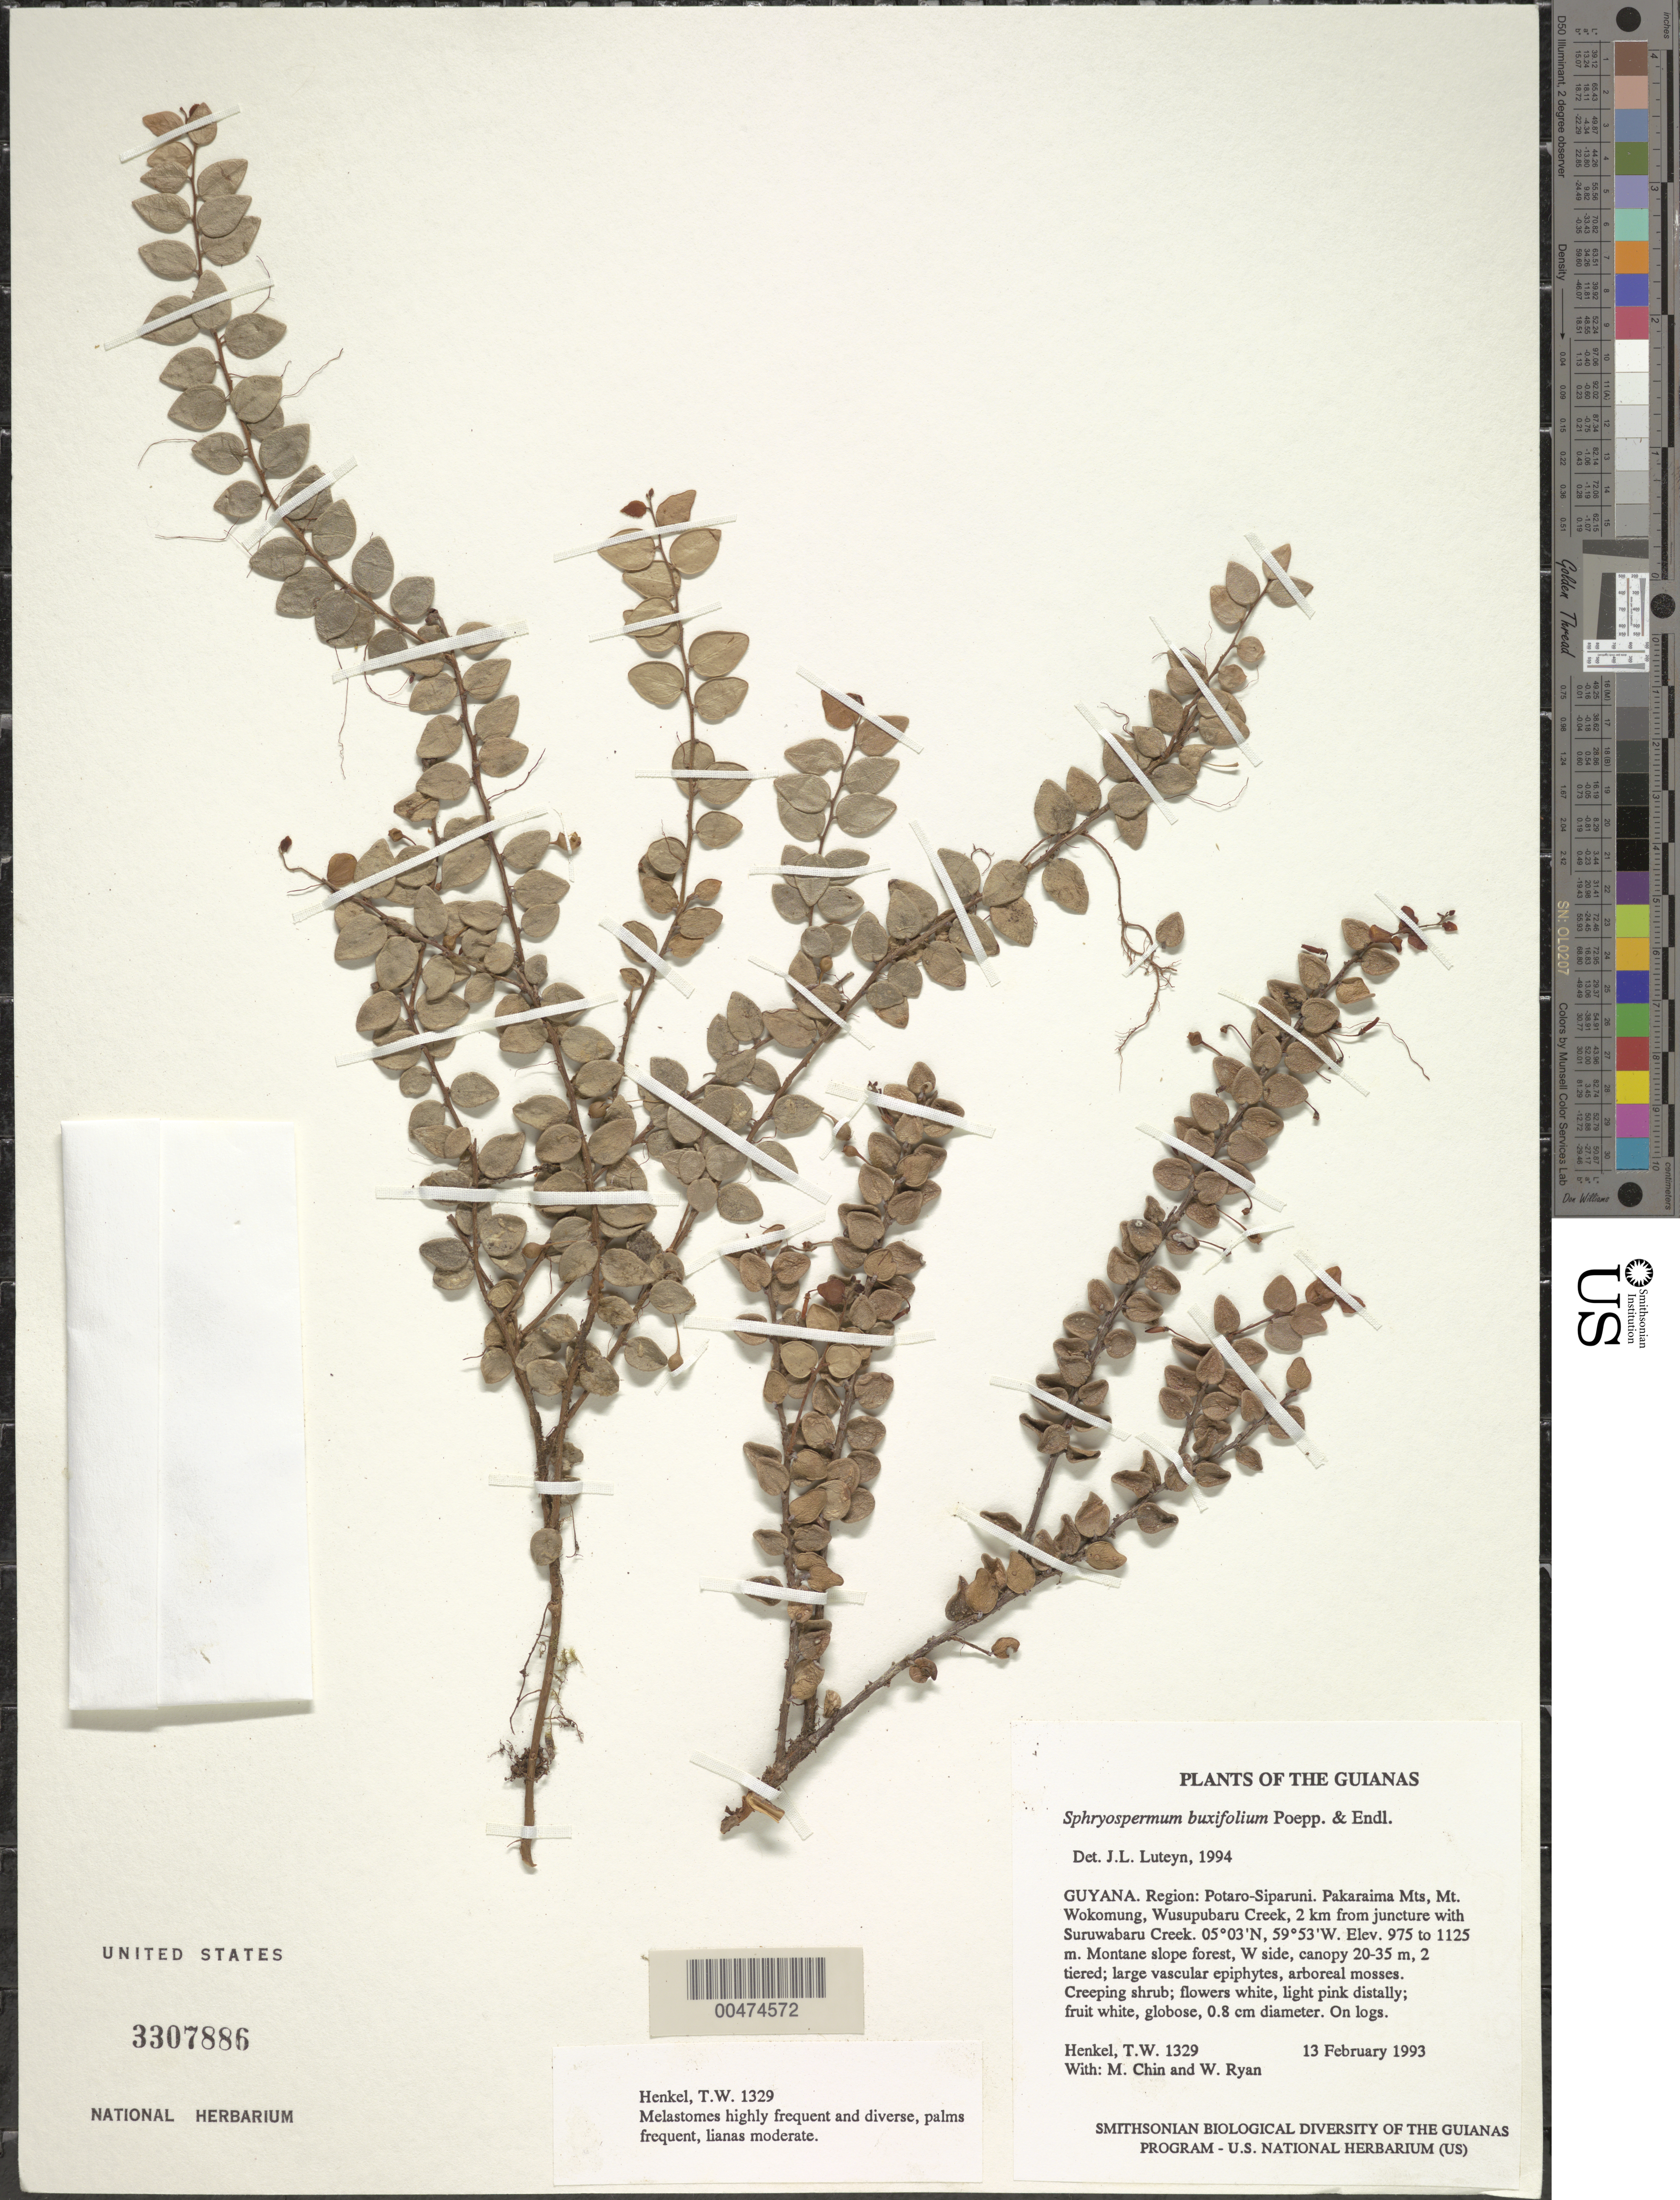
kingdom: Plantae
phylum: Tracheophyta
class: Magnoliopsida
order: Ericales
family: Ericaceae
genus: Sphyrospermum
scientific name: Sphyrospermum buxifolium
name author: Poepp. & Endl.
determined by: Luteyn, J. L.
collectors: T. Henkel, M. Chin & W. Ryan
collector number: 1329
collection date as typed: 13 February 1993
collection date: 1993-02-13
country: Guyana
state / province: Potaro-Siparuni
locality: Pakaraima Mts, Mt. Wokomung, Wusupubaru Creek, 2 km from juncture with Suruwabaru Creek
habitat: Montane slope forest, W side, canopy 20-35 m, 2 tiered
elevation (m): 975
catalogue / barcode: US 3307886